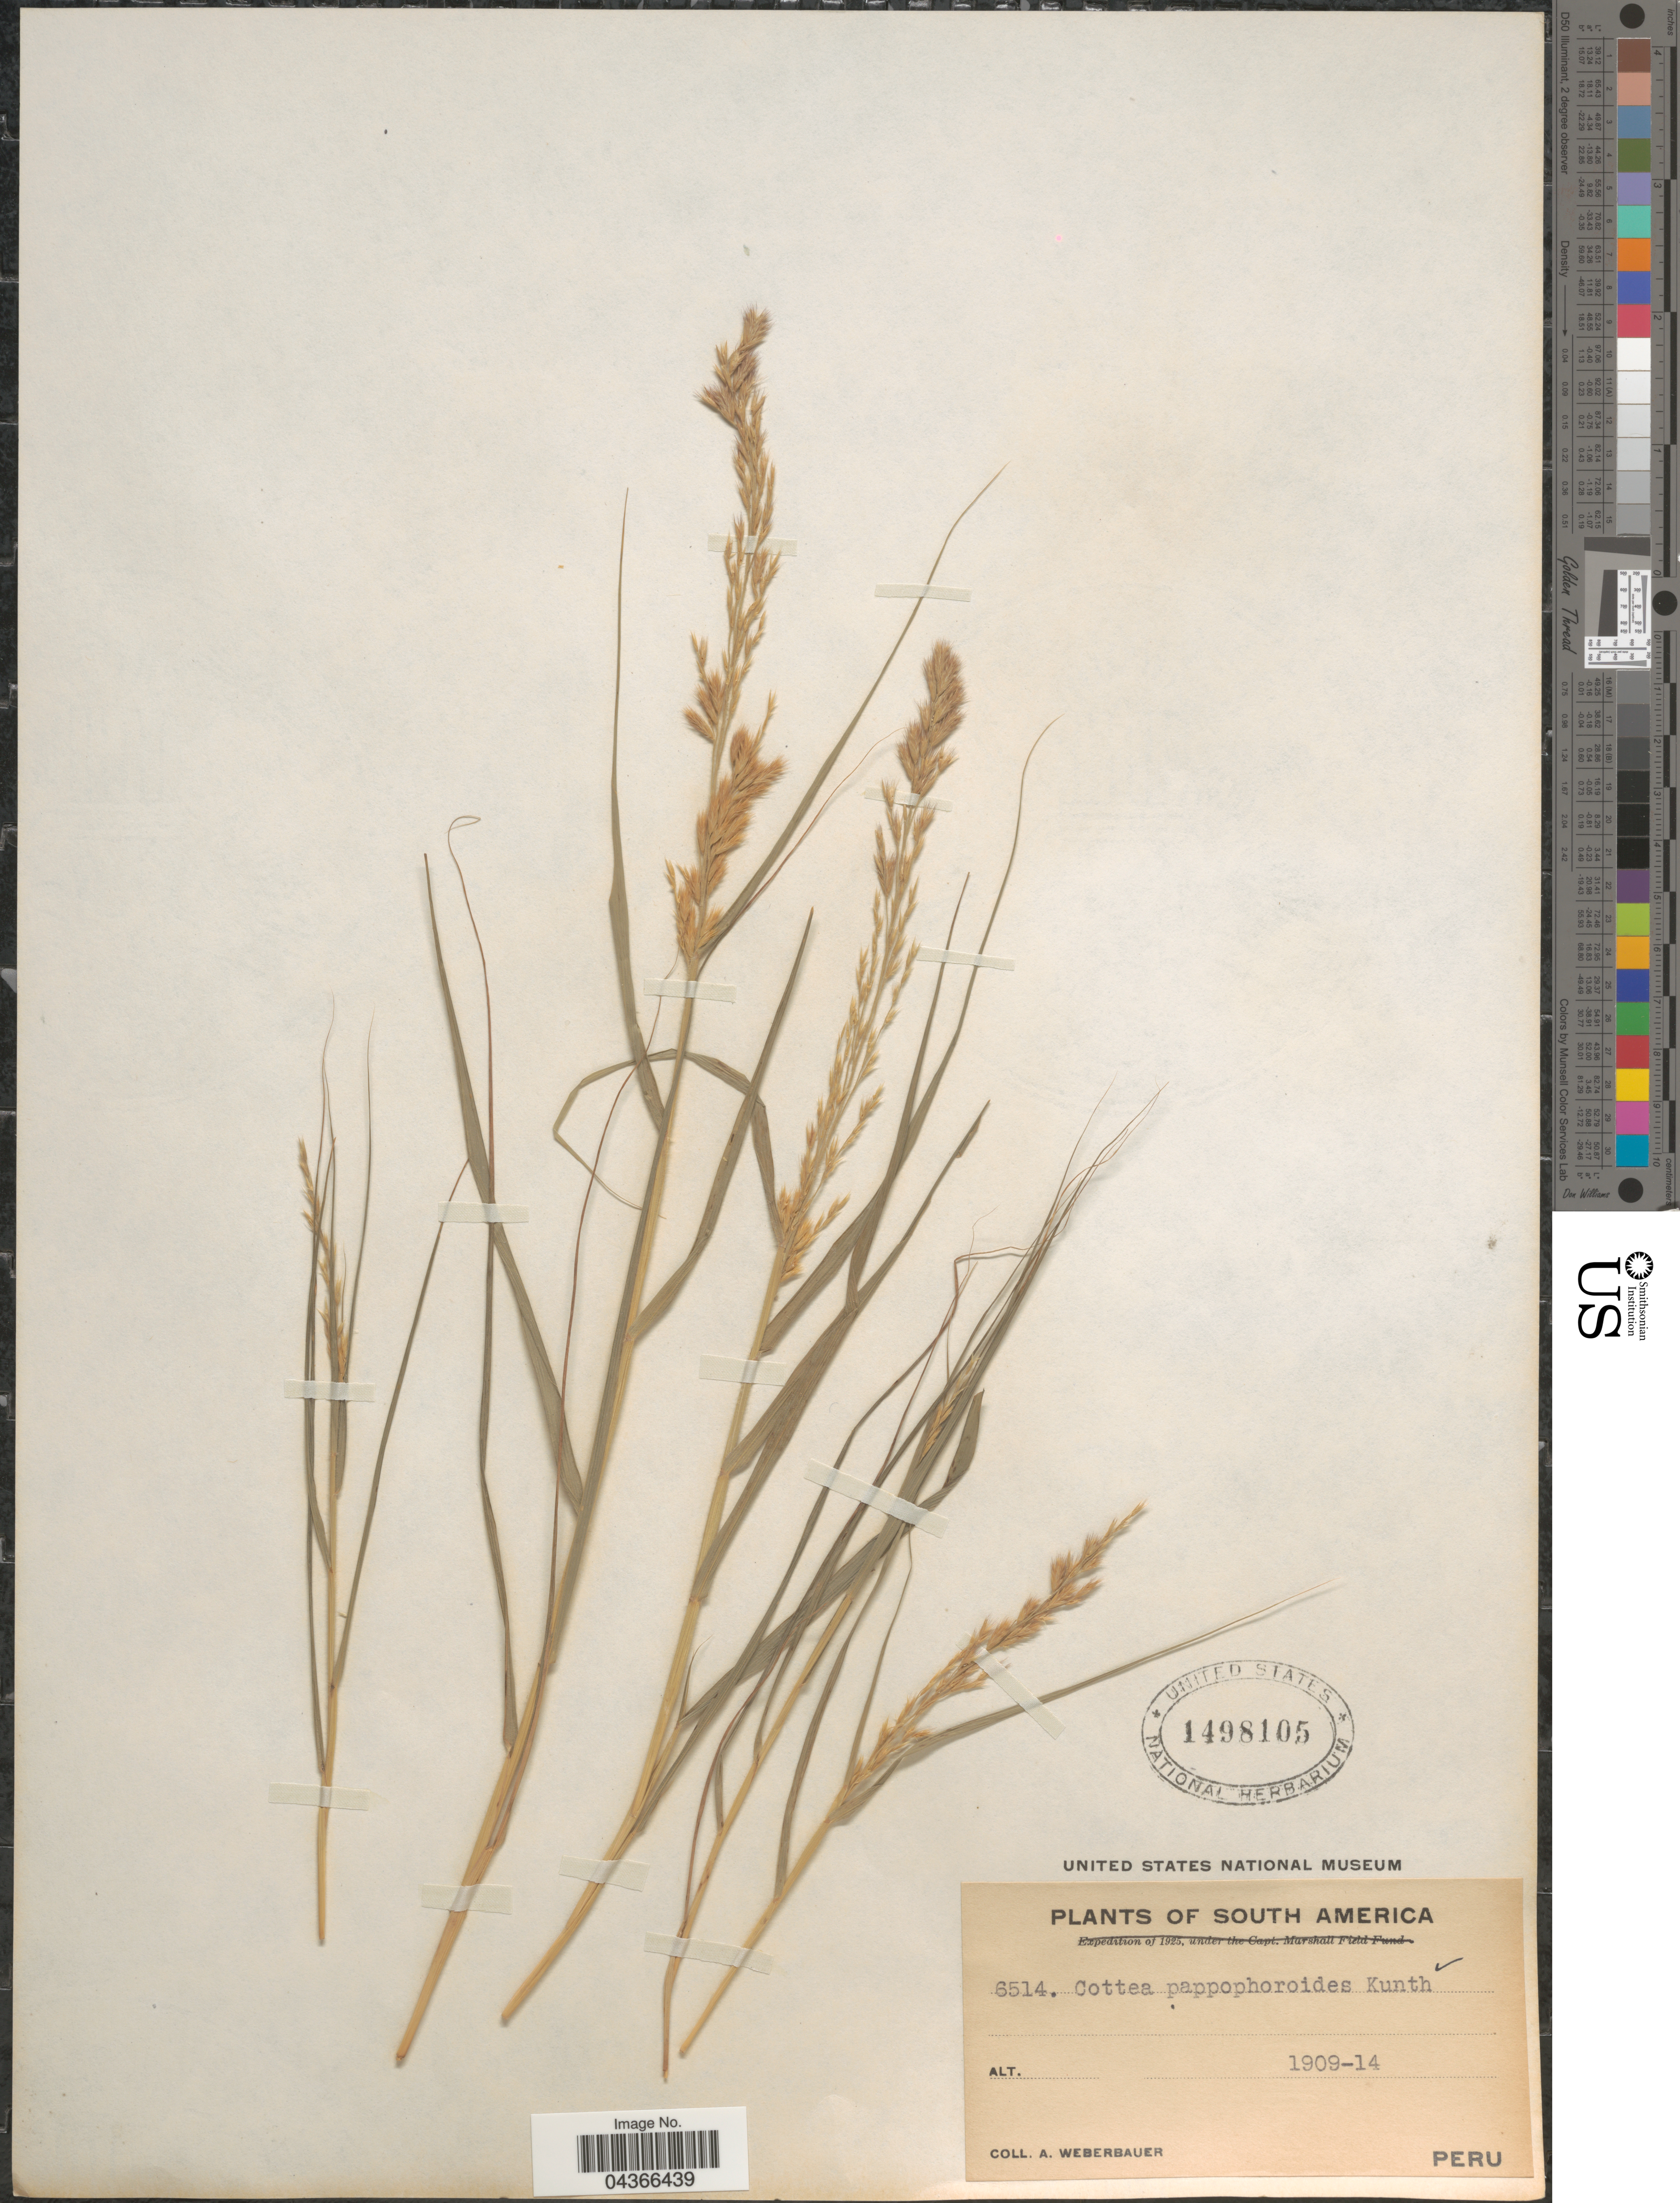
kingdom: Plantae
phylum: Tracheophyta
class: Liliopsida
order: Poales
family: Poaceae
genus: Cottea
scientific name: Cottea pappophoroides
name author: Kunth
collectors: A. Weberbauer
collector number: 6514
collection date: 1909/1914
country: Peru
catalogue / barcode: US 1498105